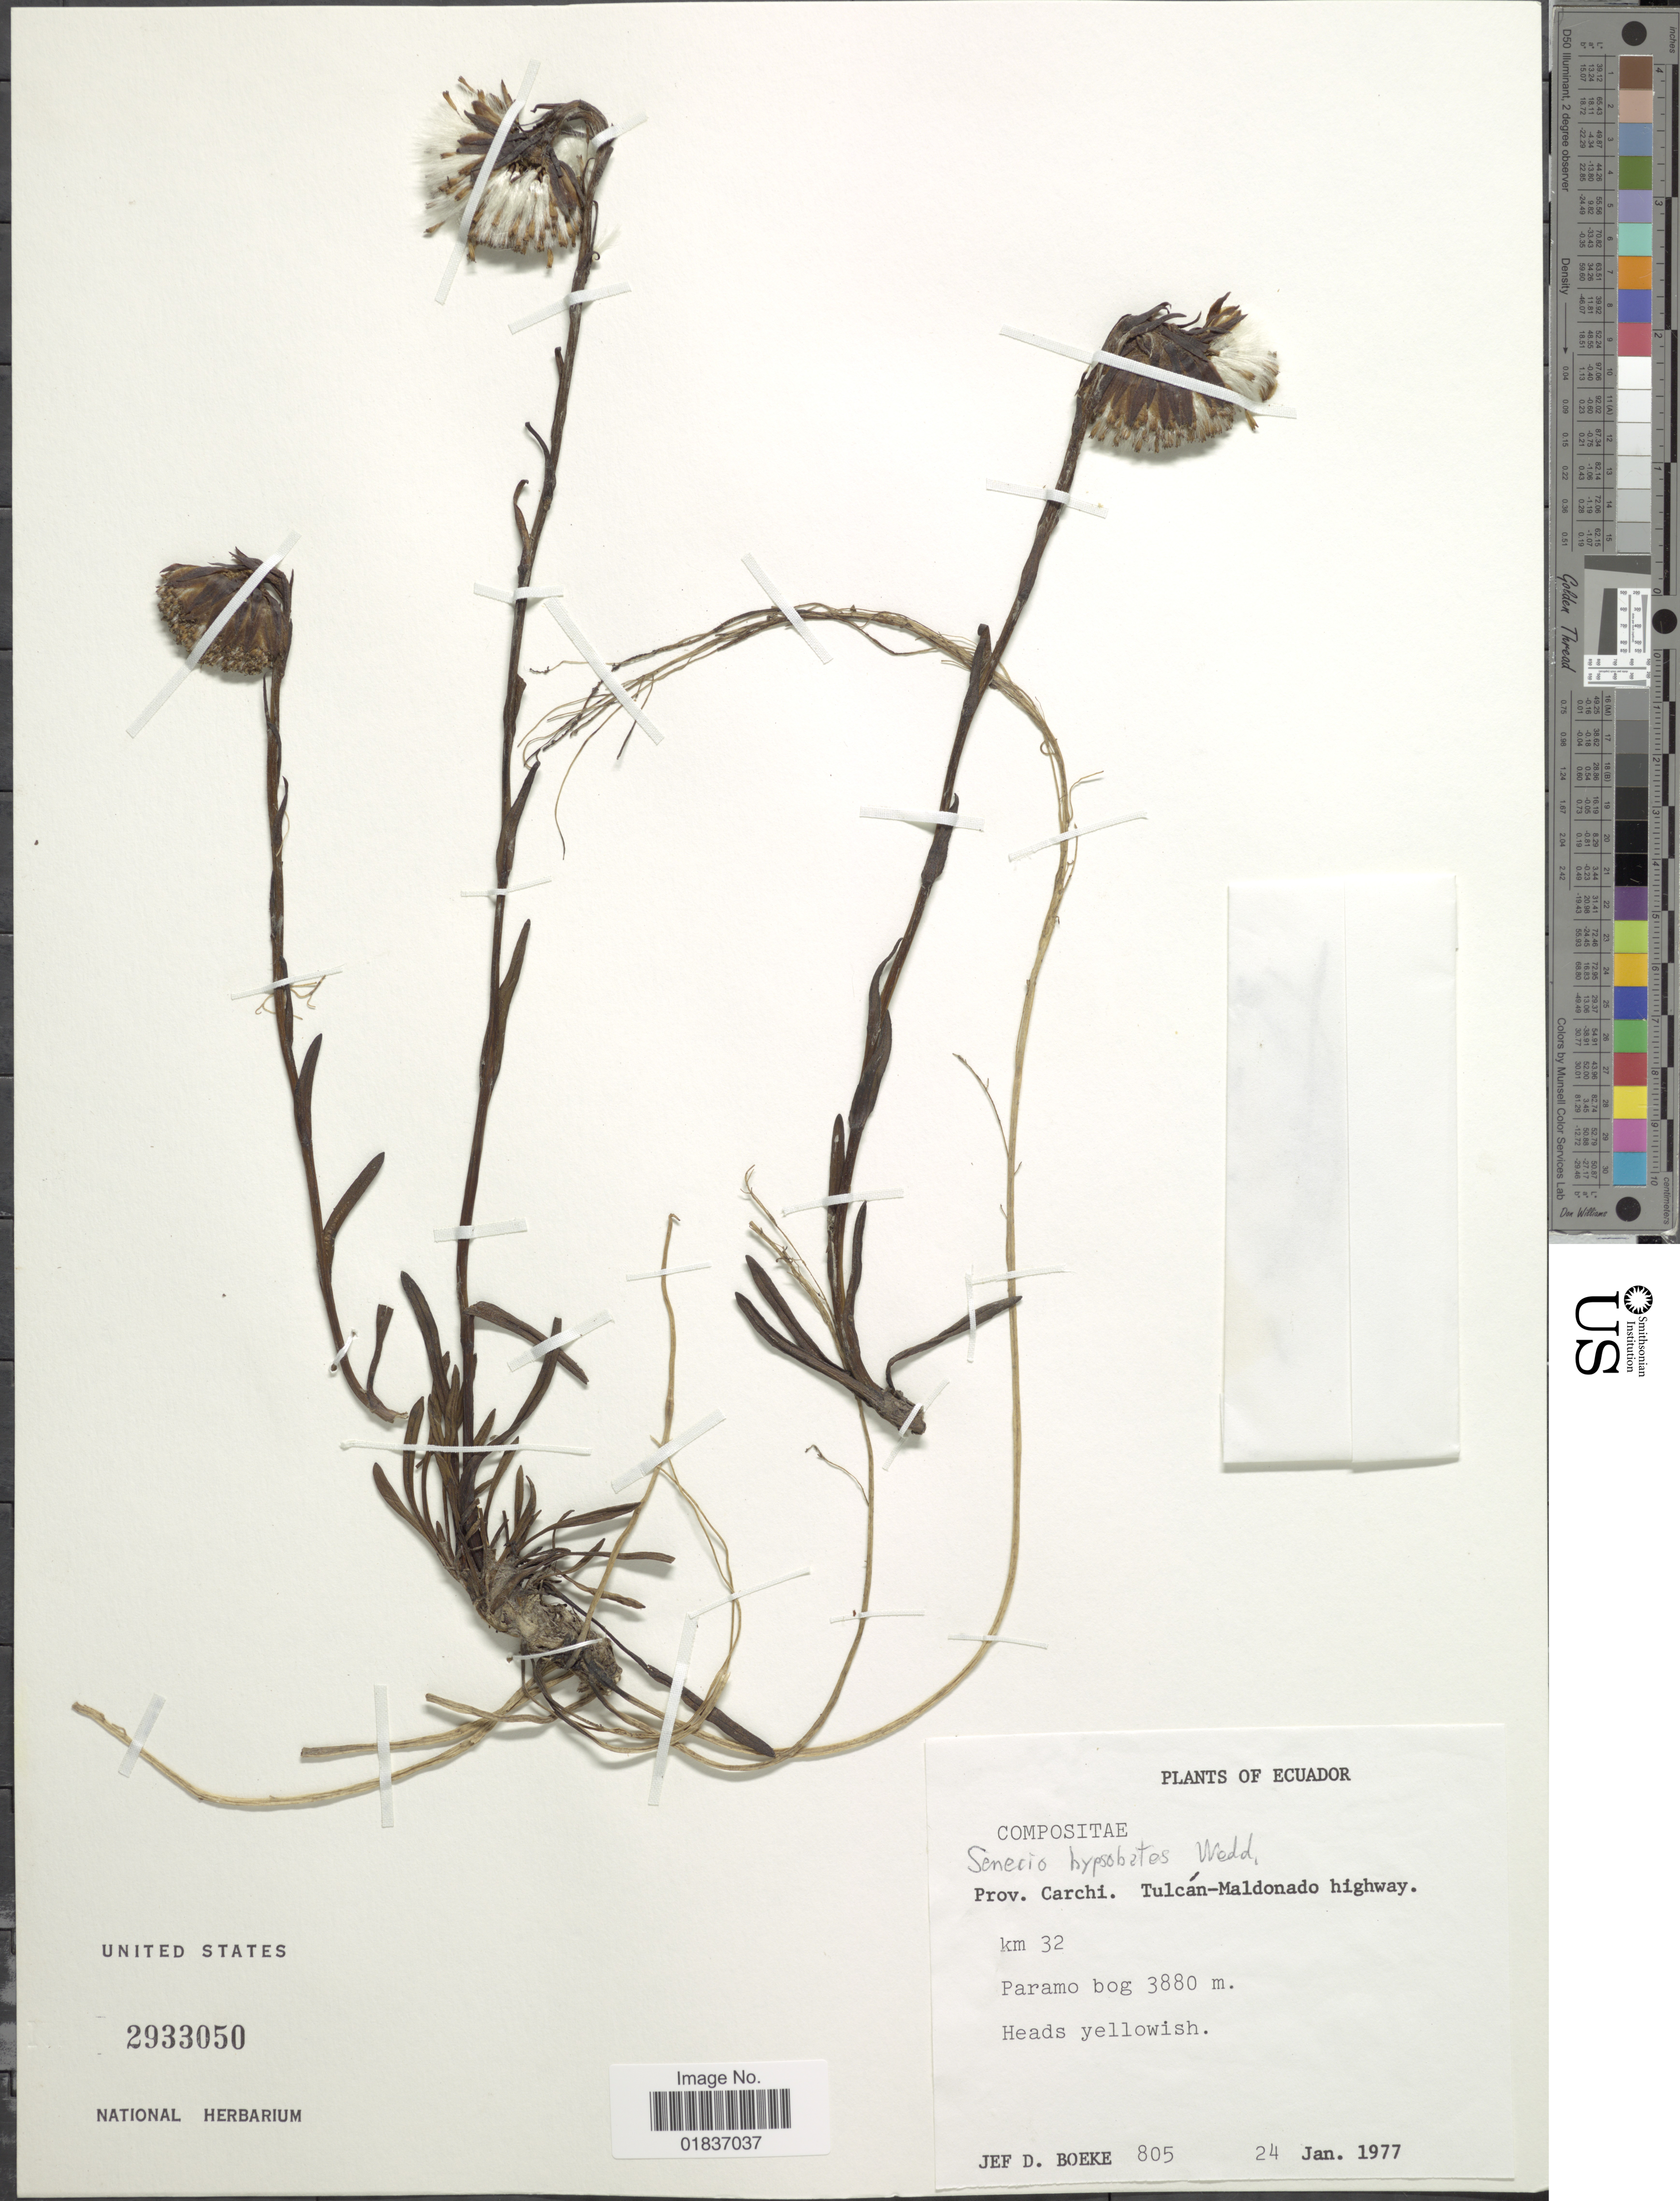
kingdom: Plantae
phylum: Tracheophyta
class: Magnoliopsida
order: Asterales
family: Asteraceae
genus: Senecio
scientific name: Senecio hypsobates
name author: Wedd.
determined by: Salomon, Luciana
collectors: J. D. Boeke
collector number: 805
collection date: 1977-01-24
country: Ecuador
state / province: Carchi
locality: Tulcan-Maldonado highway. km 32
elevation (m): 3880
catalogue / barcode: US 2933050